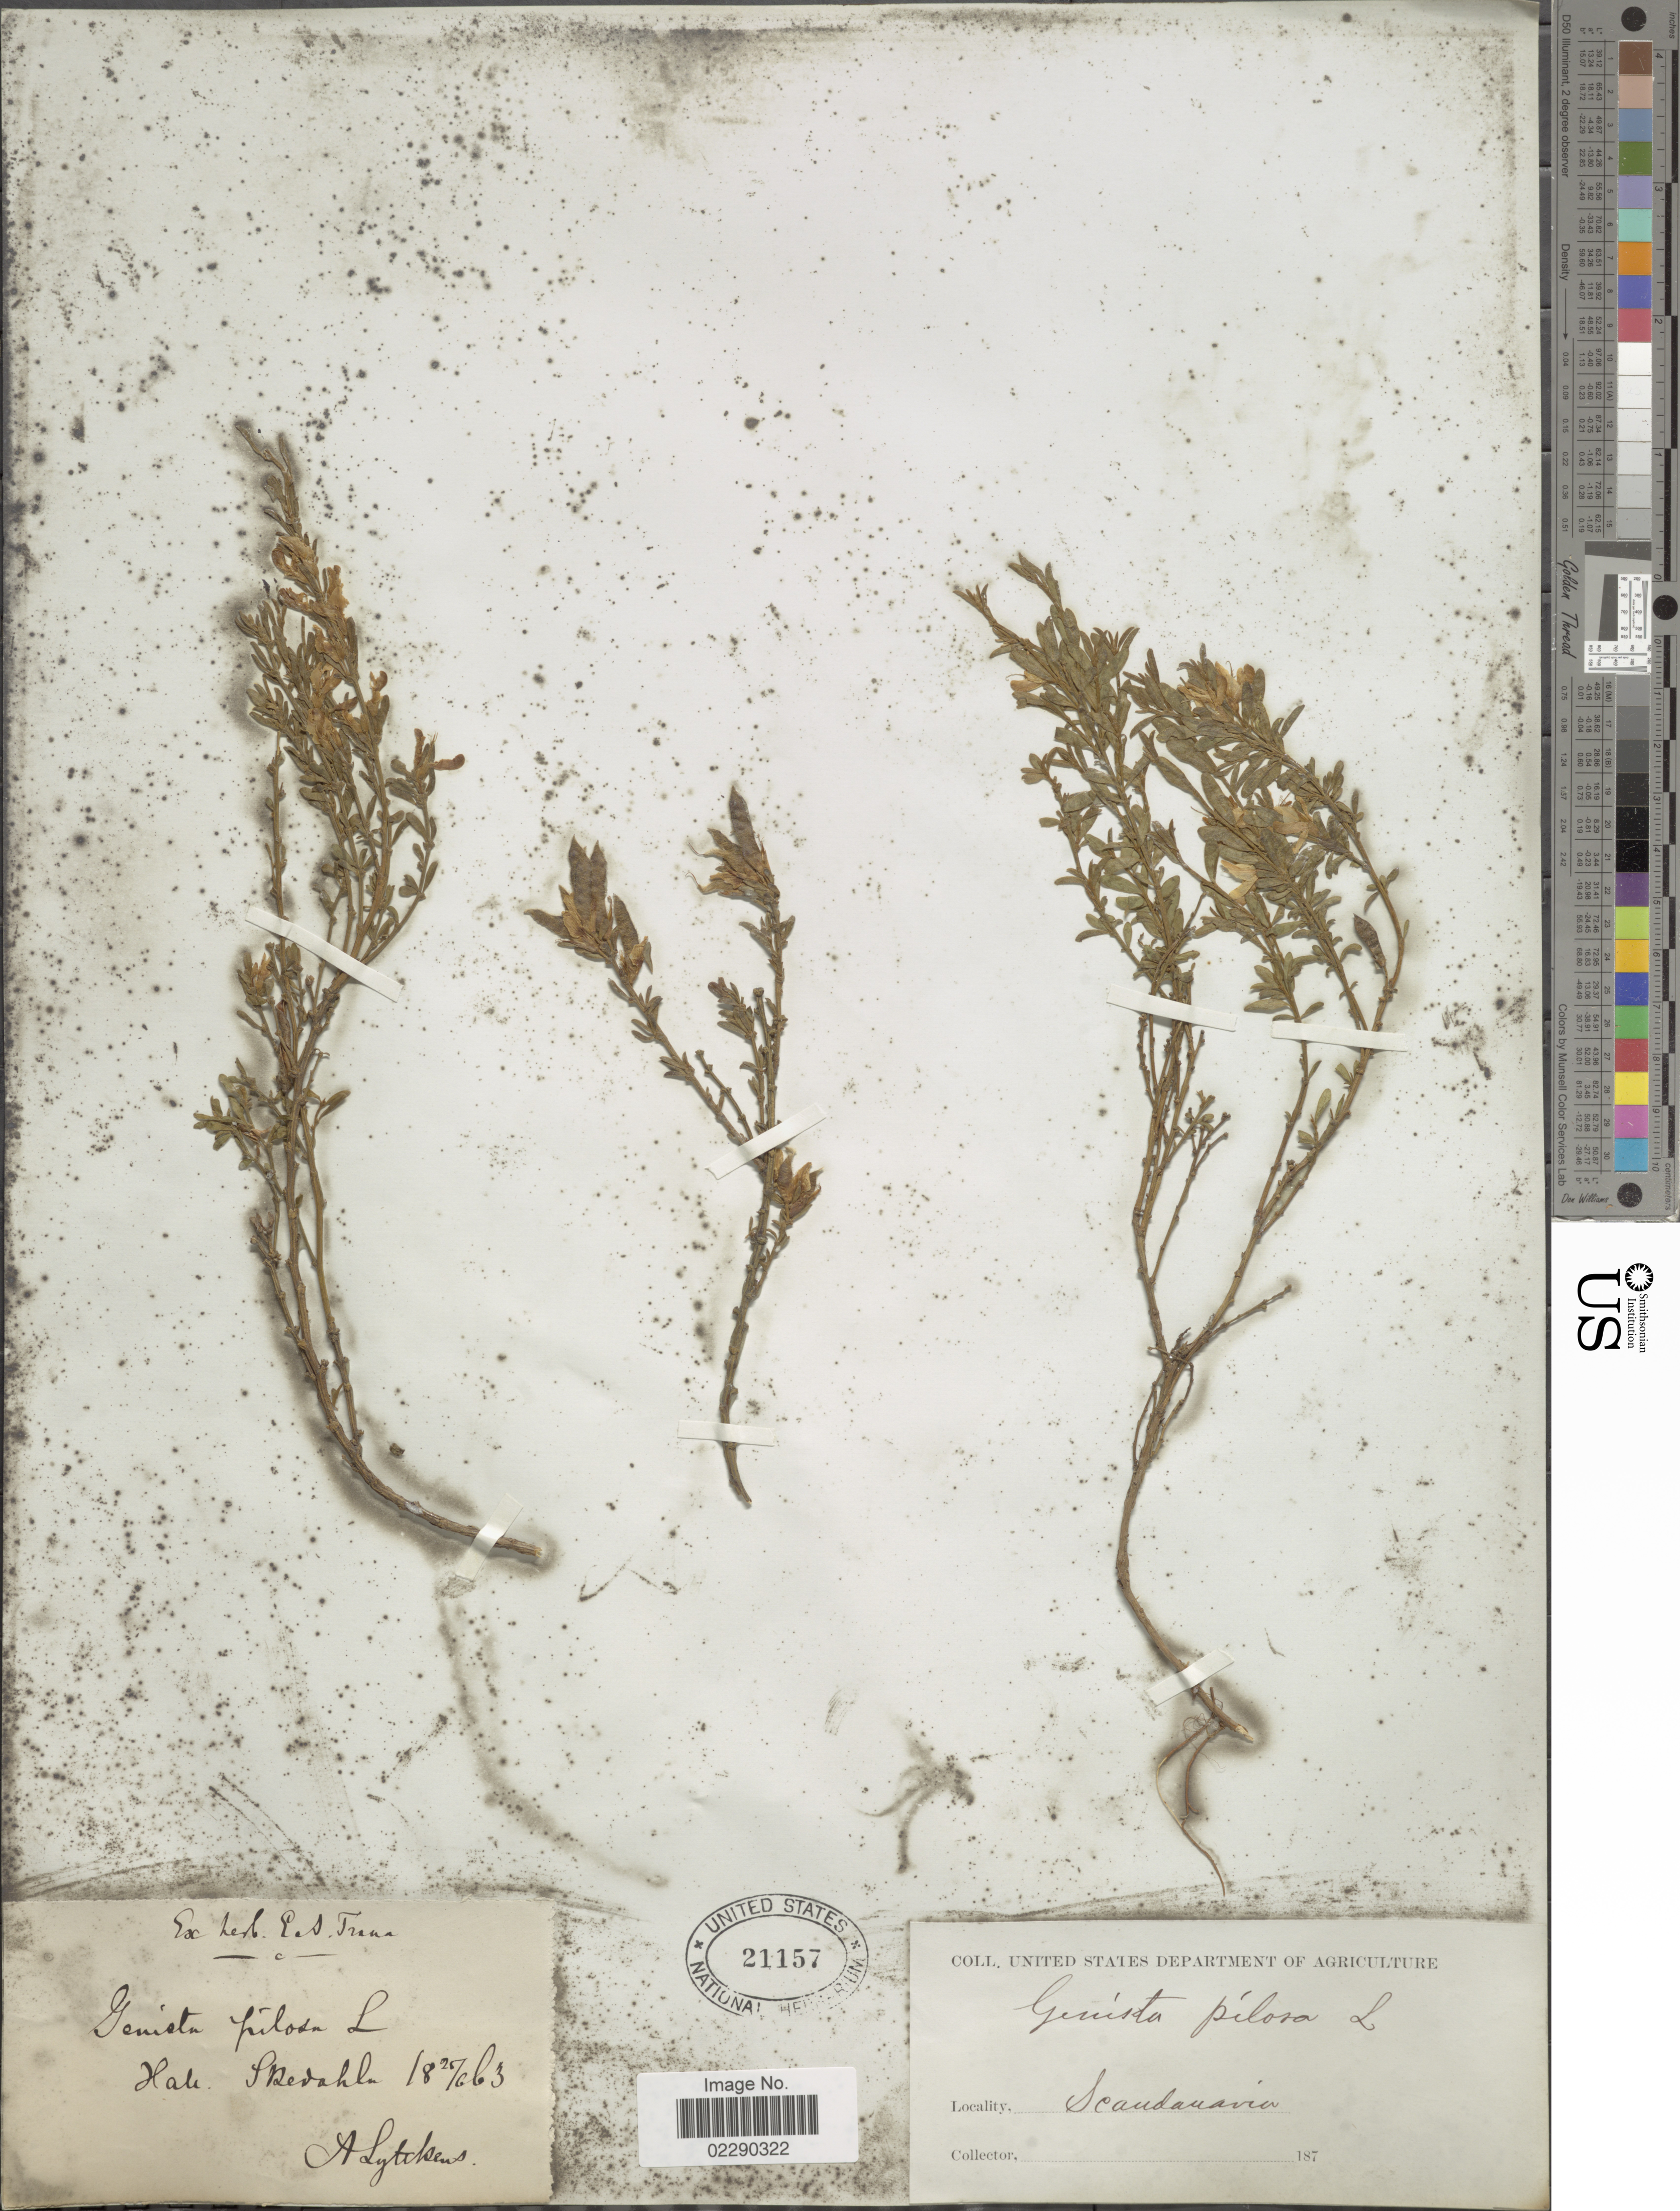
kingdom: Plantae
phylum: Tracheophyta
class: Magnoliopsida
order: Fabales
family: Fabaceae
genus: Genista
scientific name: Genista pilosa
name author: L.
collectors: A. Lytckens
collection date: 1863-06-25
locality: Scandinavia, Hale, Sredahla [interpreted]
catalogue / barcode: US 21157